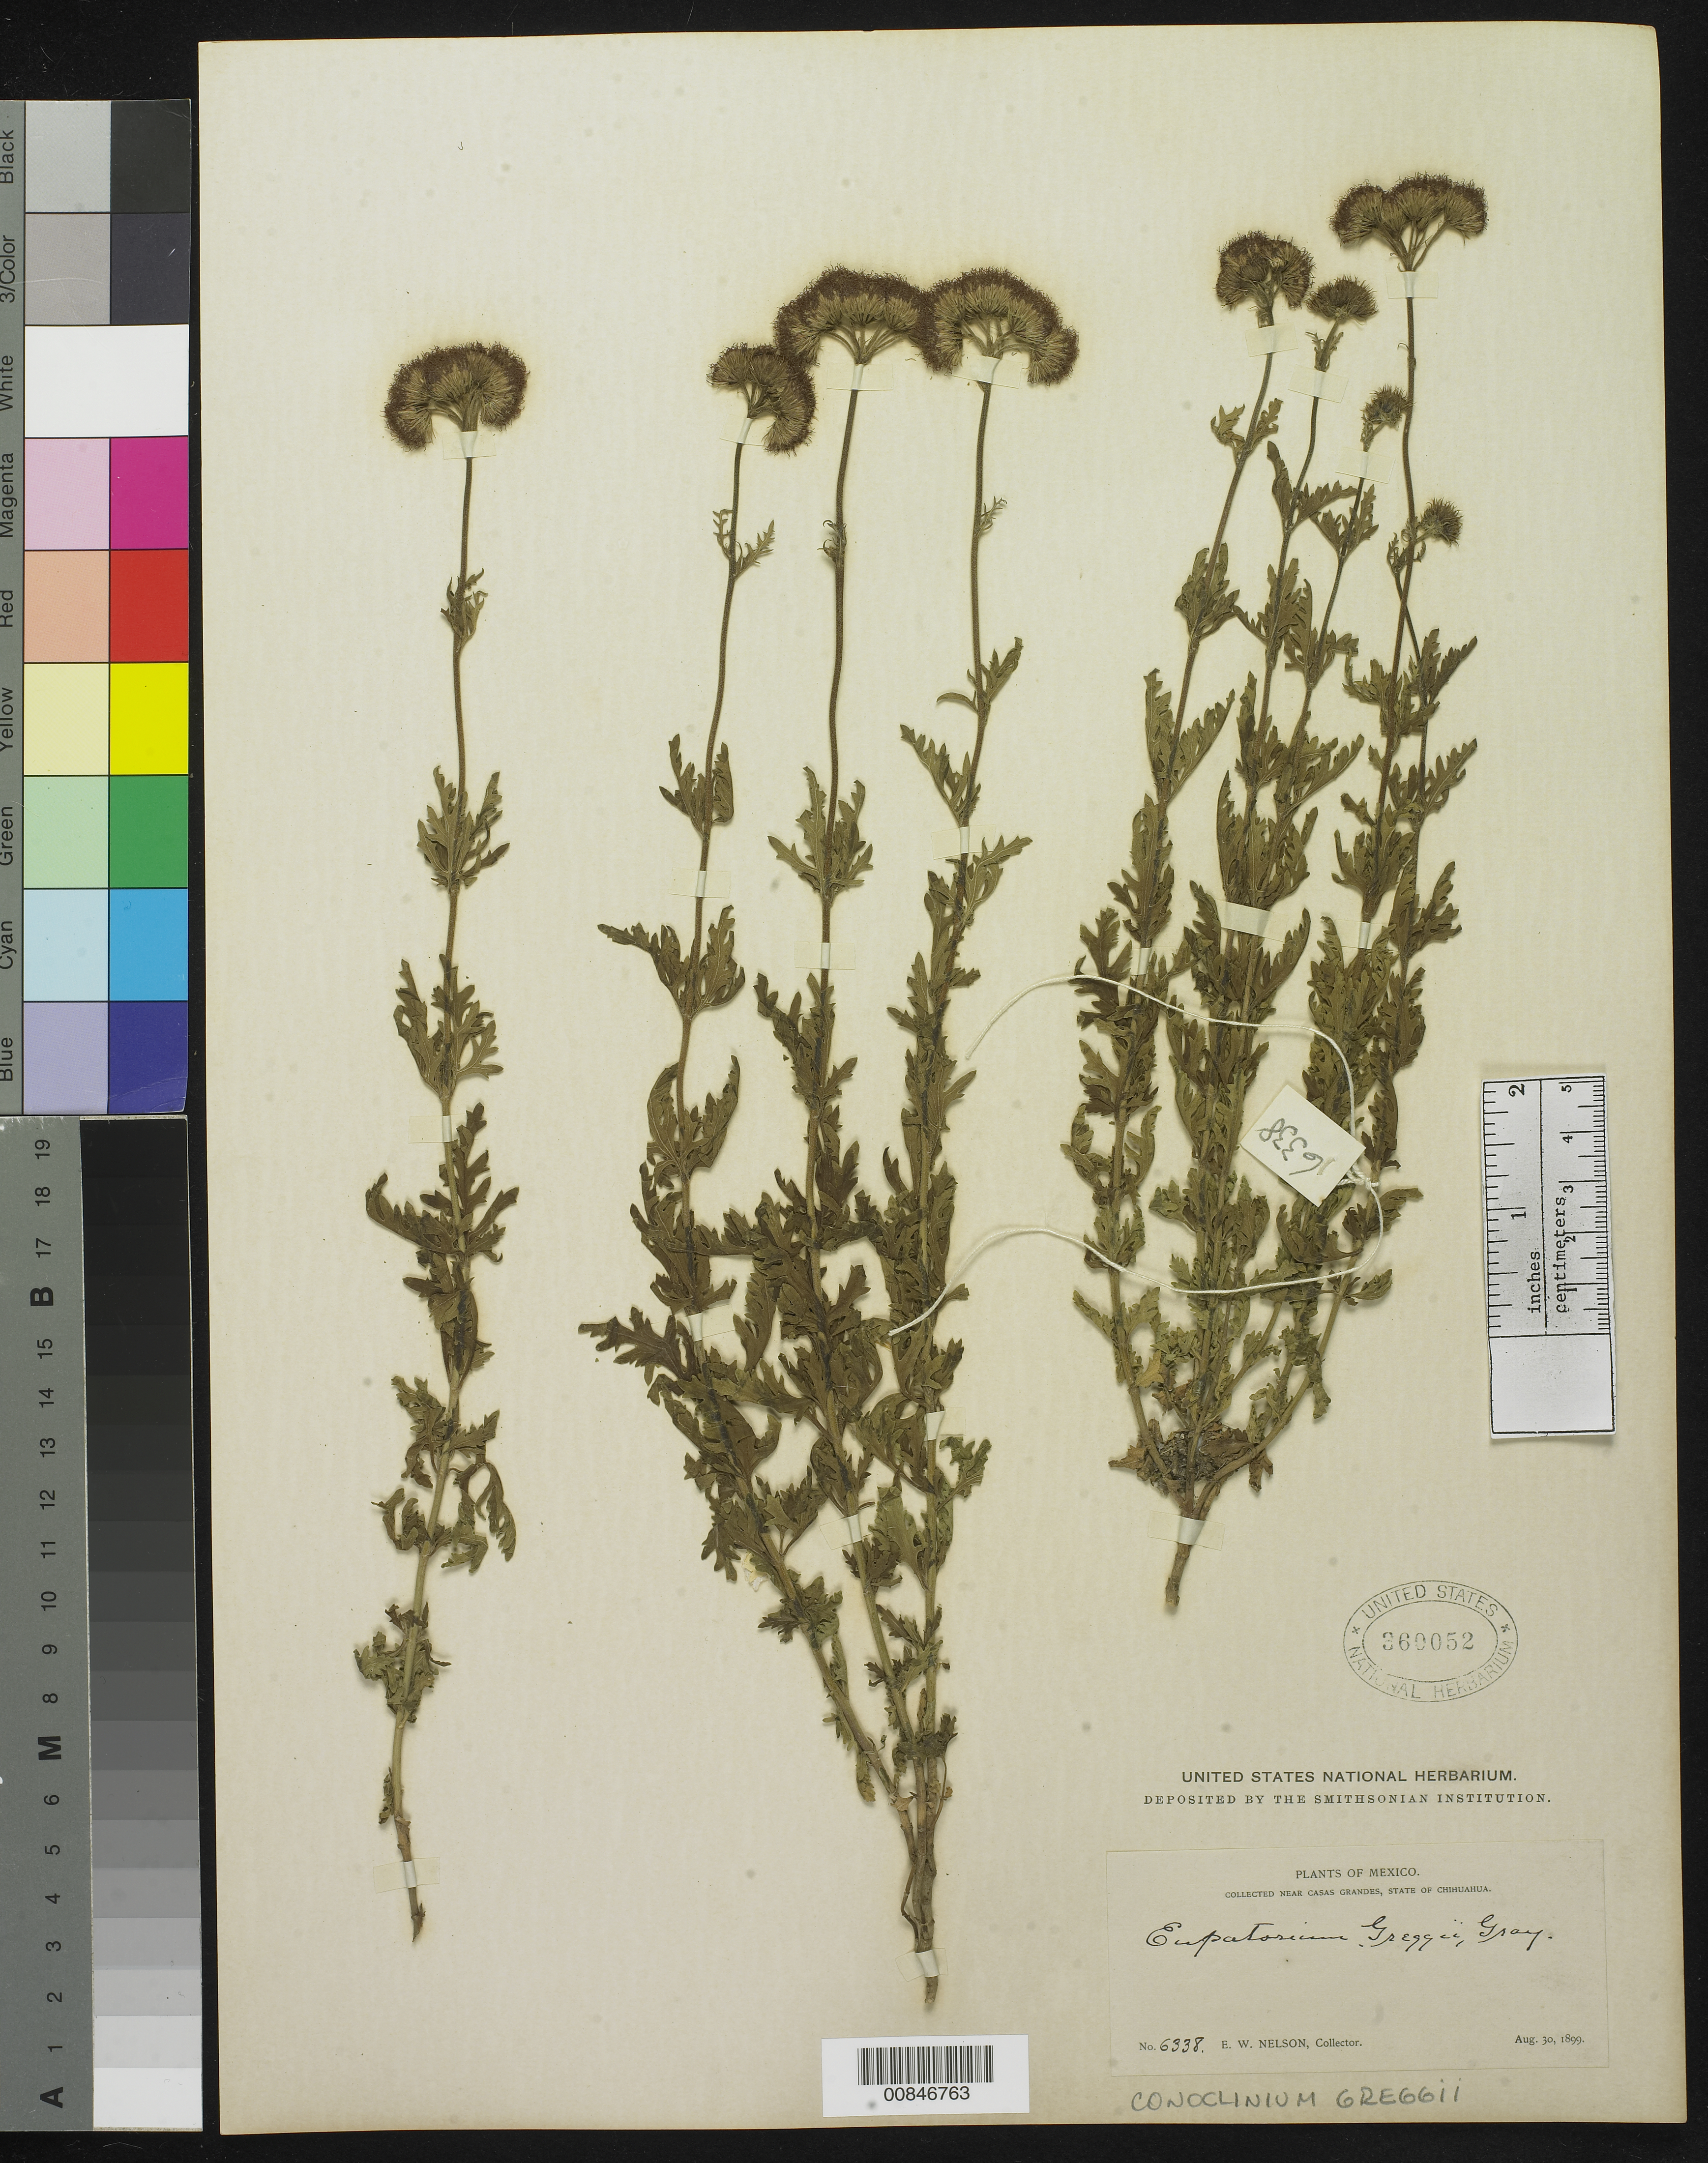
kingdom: Plantae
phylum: Tracheophyta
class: Magnoliopsida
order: Asterales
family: Asteraceae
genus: Conoclinium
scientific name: Conoclinium greggii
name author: (A. Gray) Small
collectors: E. W. Nelson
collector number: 6338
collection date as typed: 30 Aug 1899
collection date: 1899-08-30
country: Mexico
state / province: Chihuahua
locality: Near Casas Grandes, Chihuahua.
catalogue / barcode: US 360052